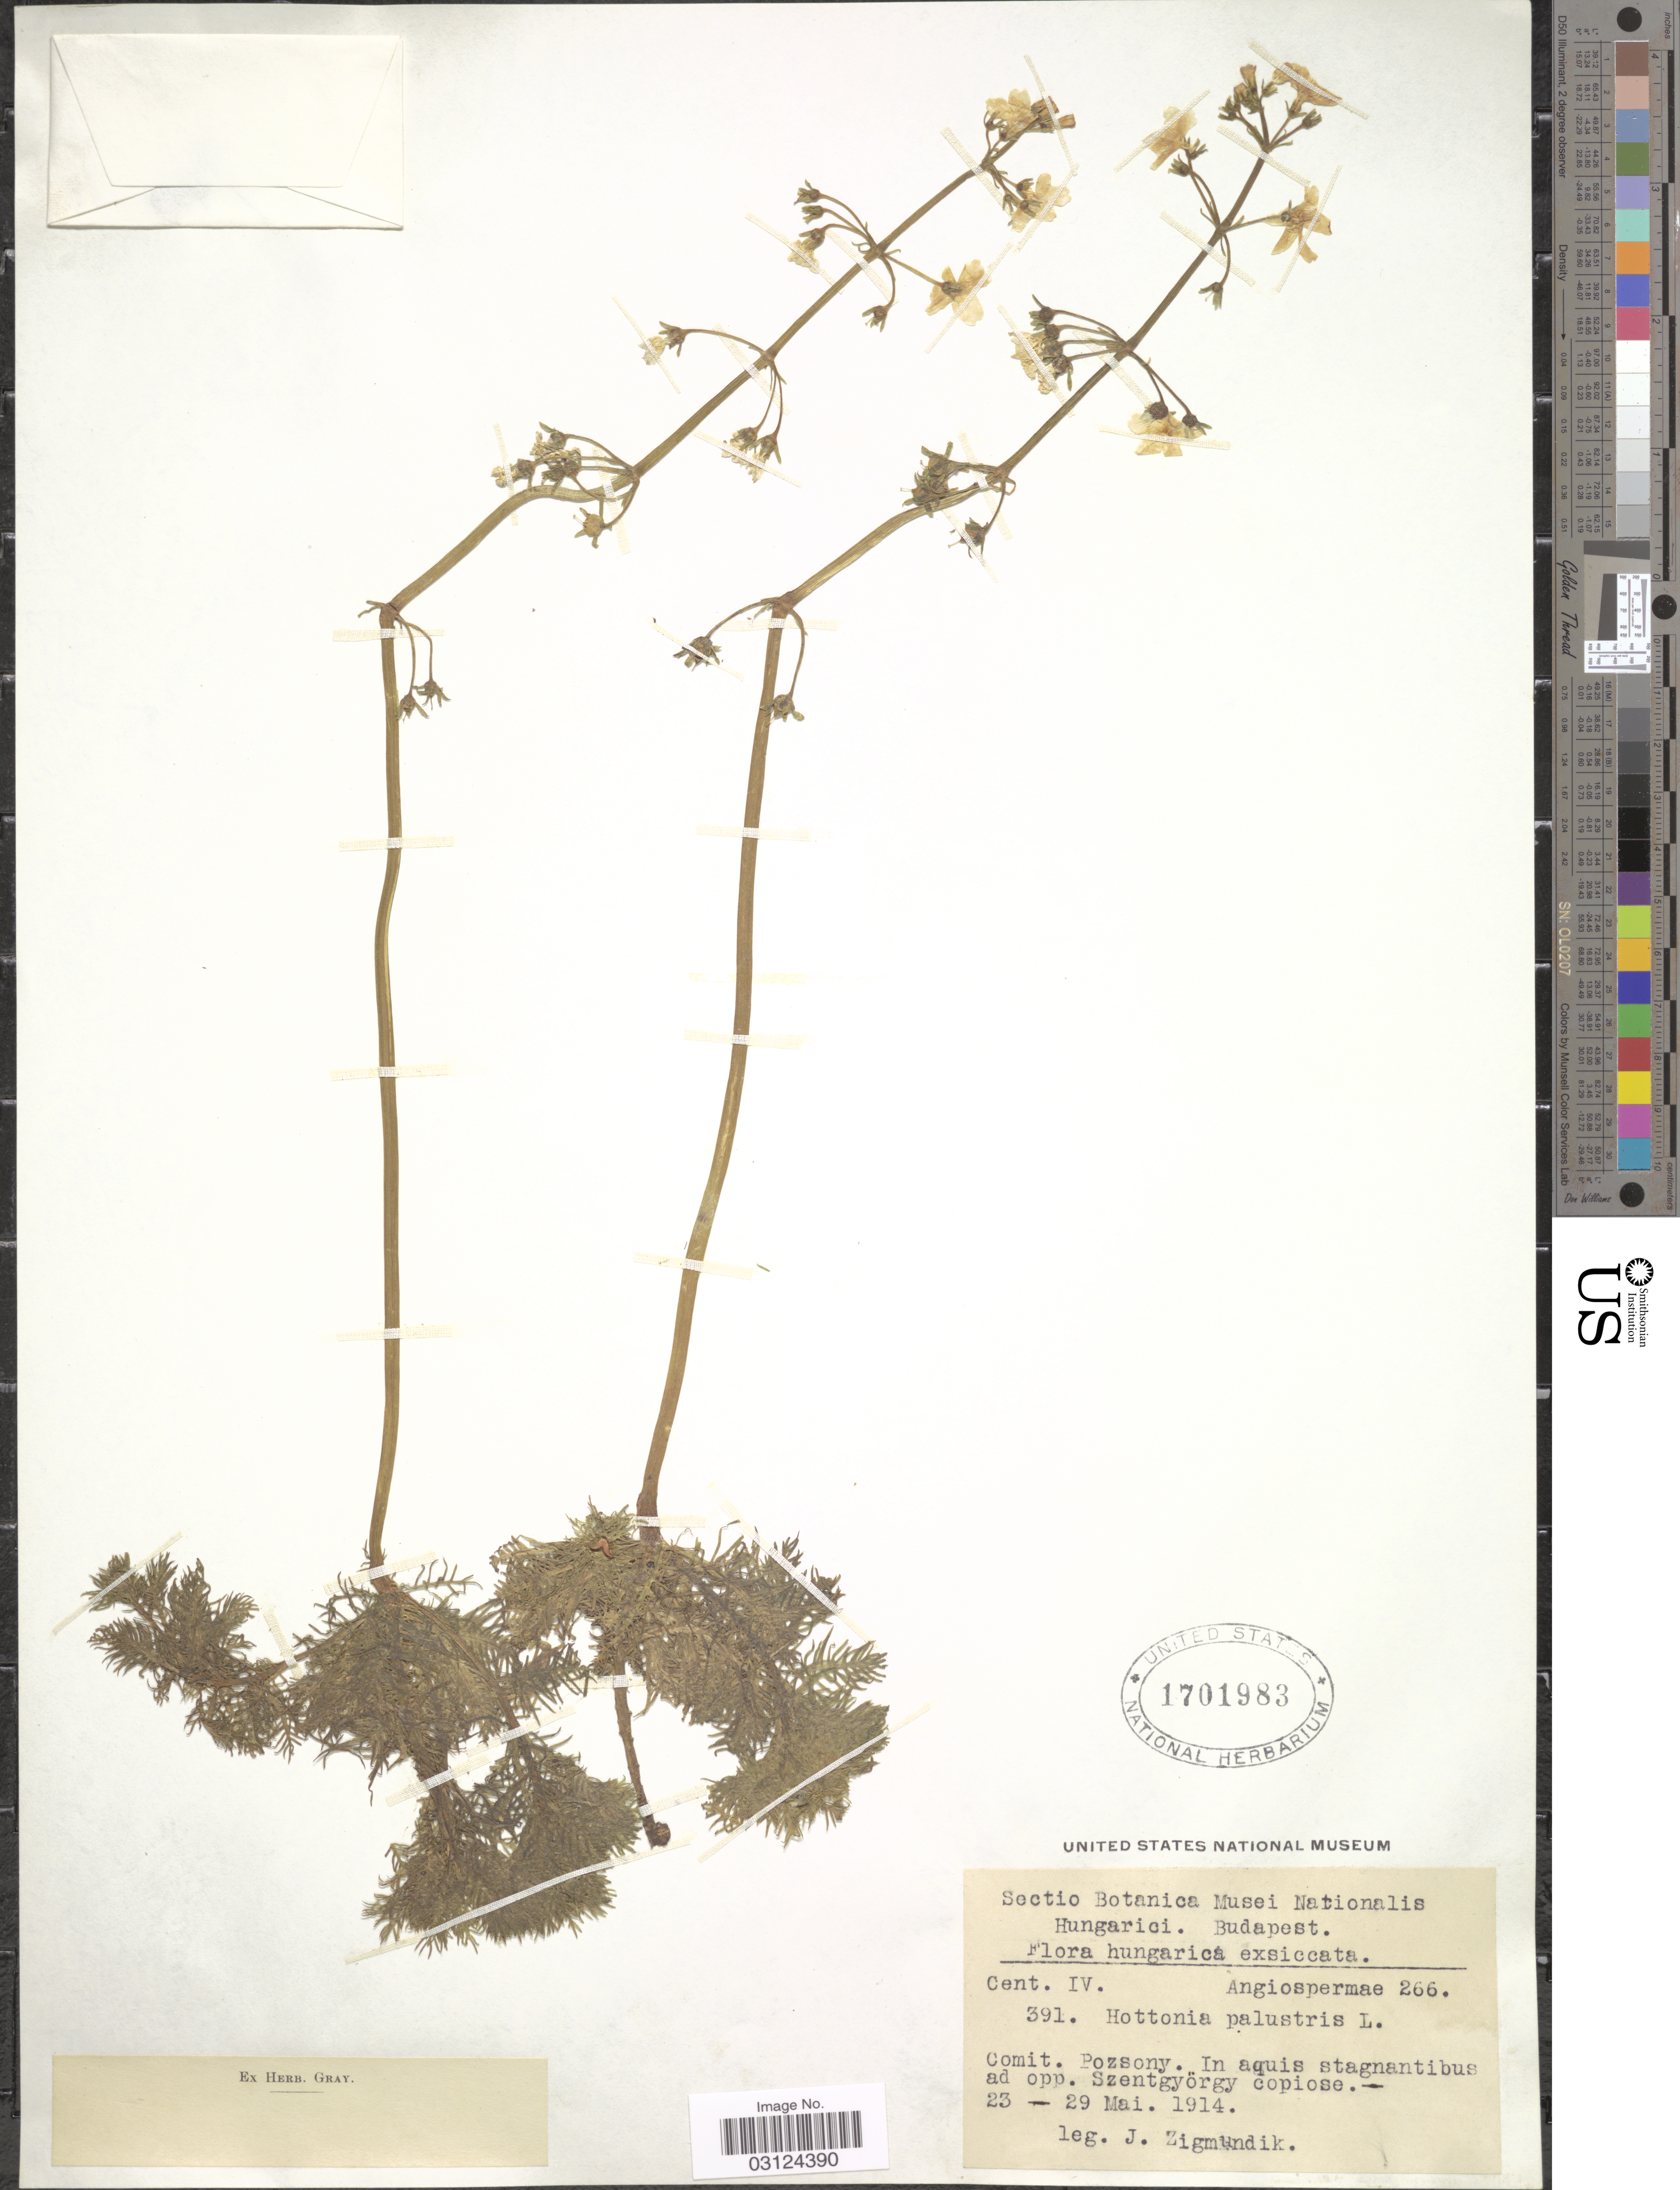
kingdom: Plantae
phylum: Tracheophyta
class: Magnoliopsida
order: Ericales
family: Primulaceae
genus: Hottonia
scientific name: Hottonia palustris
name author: L.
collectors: J. Zigmundik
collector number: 391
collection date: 1914-05-23/1914-05-29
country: Hungary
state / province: Budapest, Capital District of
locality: Comit. Pozsony. In aquis stagnantibus ad opp. Szentgyörgy copiose.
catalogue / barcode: US 1701983